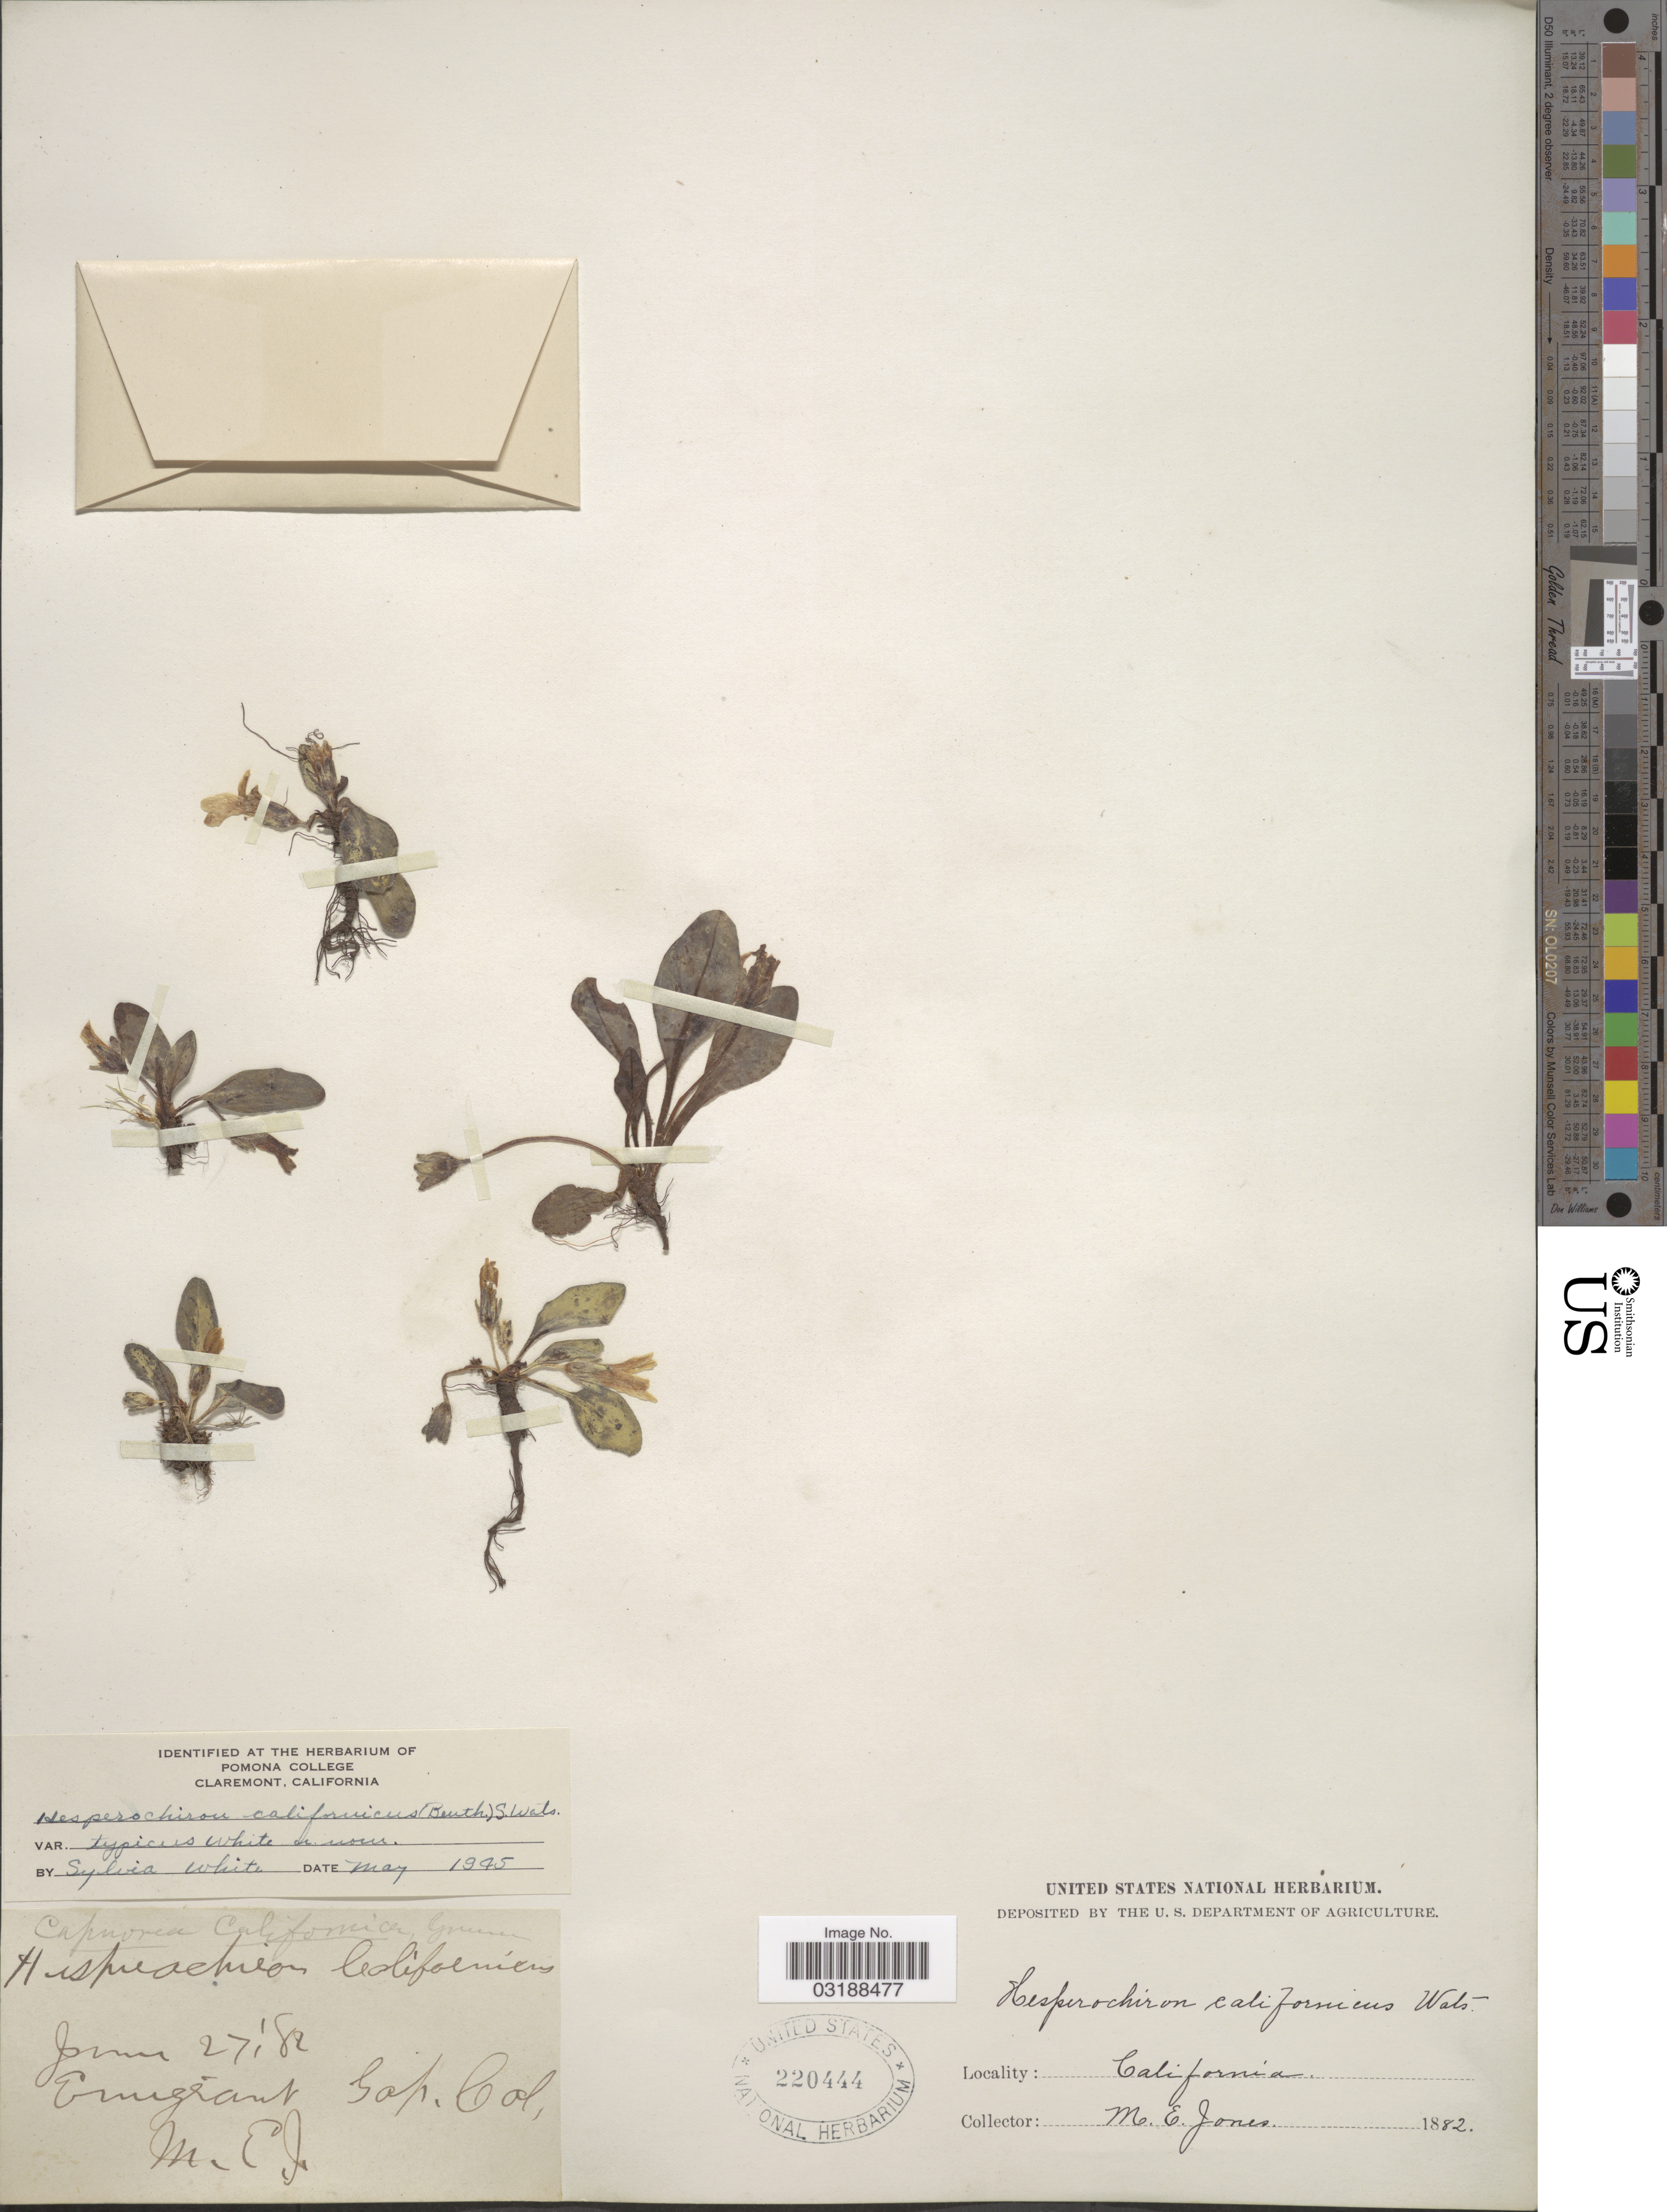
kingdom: Plantae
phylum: Tracheophyta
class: Magnoliopsida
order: Boraginales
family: Hydrophyllaceae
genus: Hesperochiron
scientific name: Hesperochiron californicus var. typicus White ined.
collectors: M. E. Jones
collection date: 1882-06-27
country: United States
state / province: California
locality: Emigrant Gap.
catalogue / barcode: US 220444